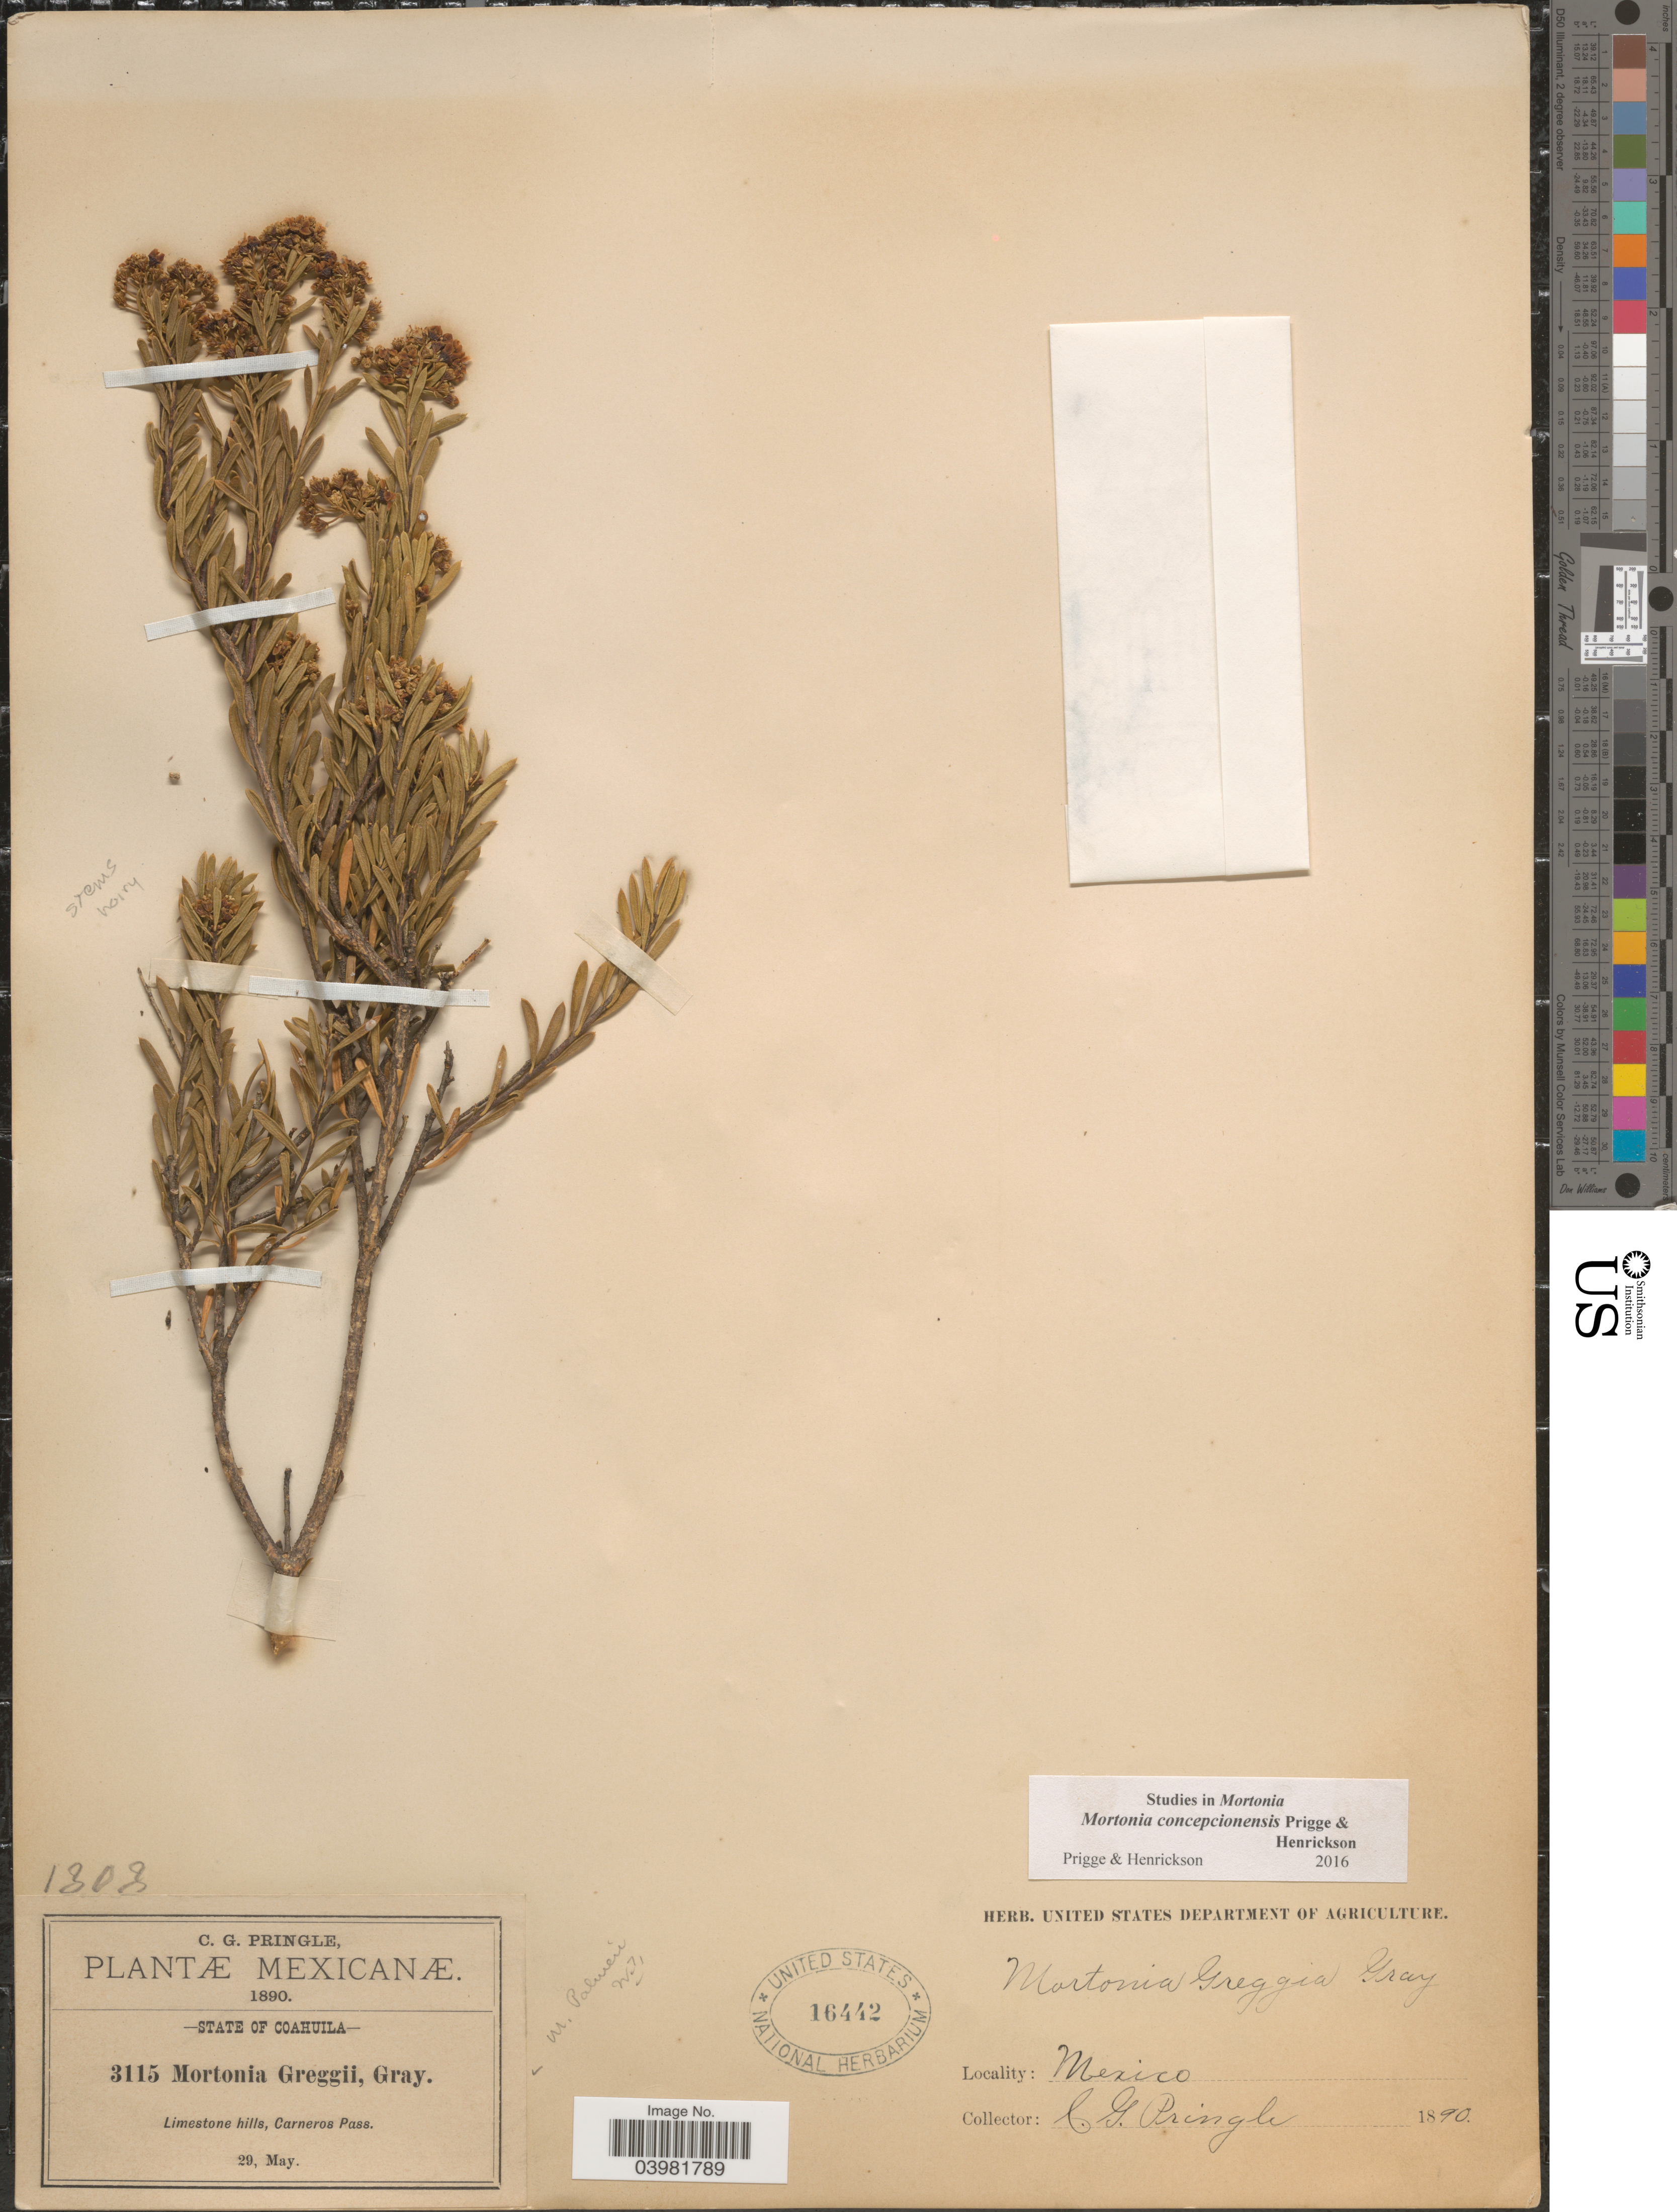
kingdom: Plantae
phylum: Tracheophyta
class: Magnoliopsida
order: Celastrales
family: Celastraceae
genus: Mortonia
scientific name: Mortonia palmeri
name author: Hemsl.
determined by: Strong, Mark T., (BOT), Smithsonian Institution - National Museum of Natural History (UNITED STATES)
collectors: C. G. Pringle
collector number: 3115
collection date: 1890-05-29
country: Mexico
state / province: Coahuila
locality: Carneros Pass.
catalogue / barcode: US 16442